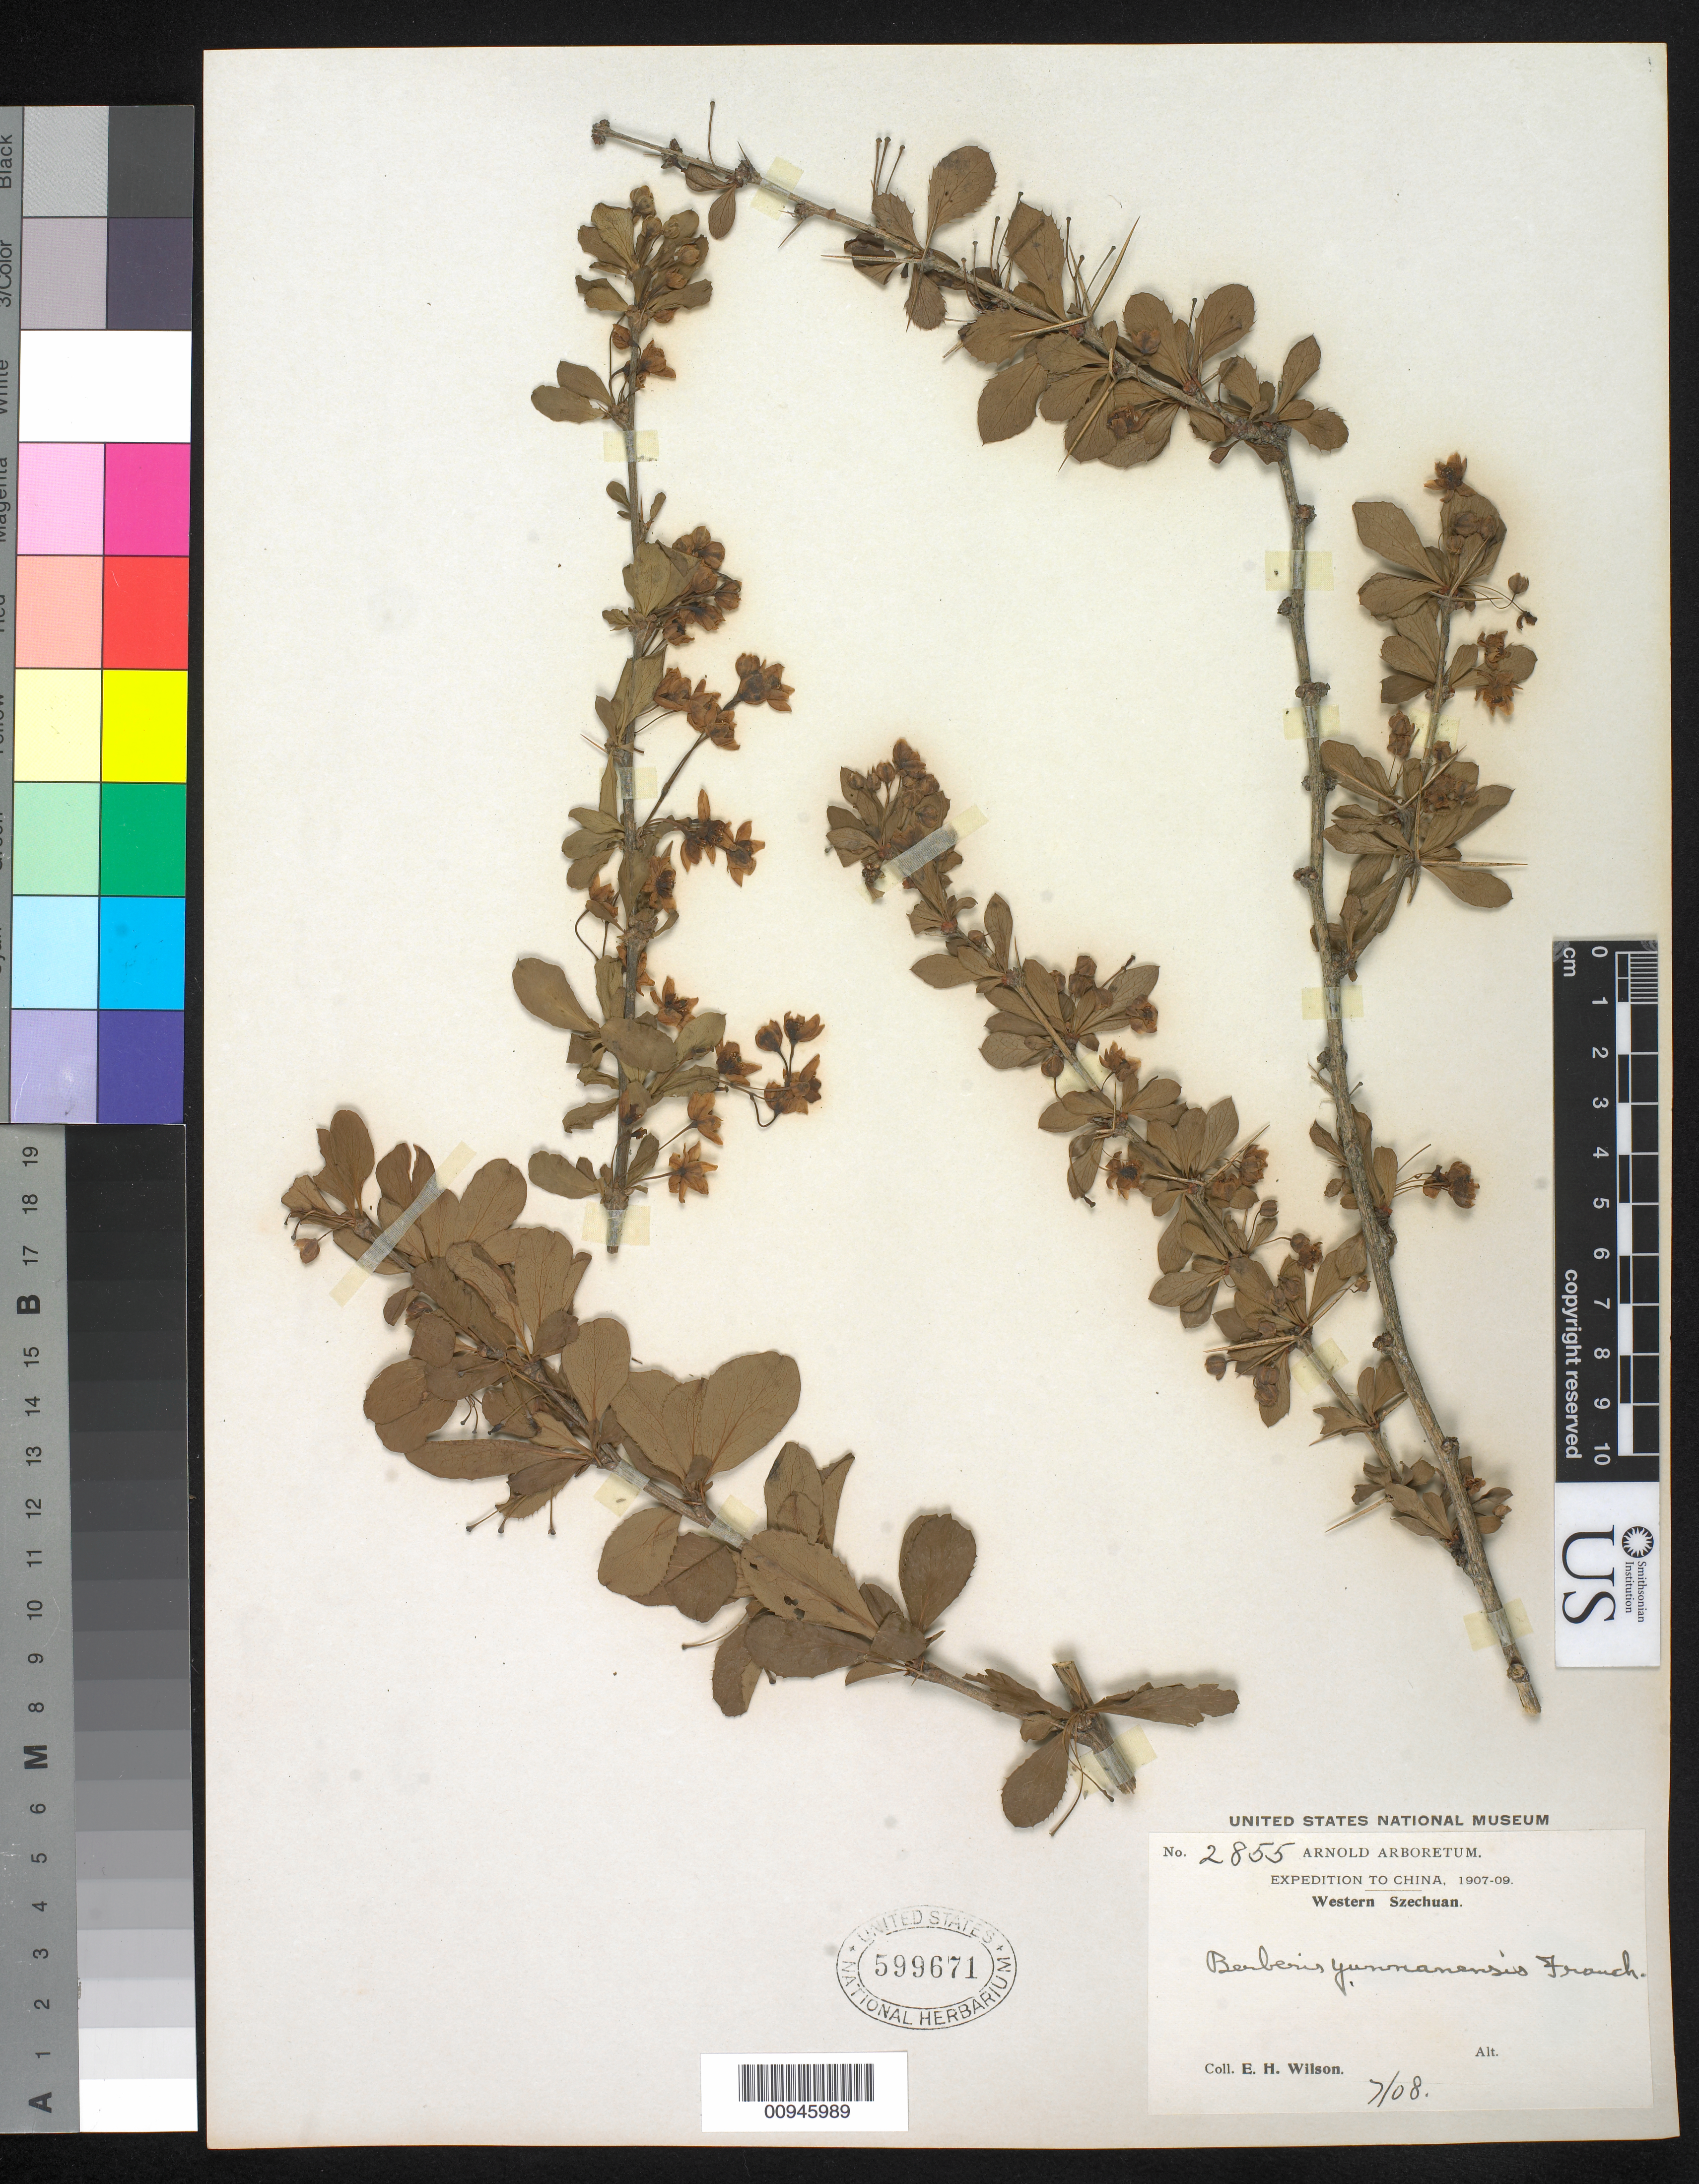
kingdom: Plantae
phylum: Tracheophyta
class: Magnoliopsida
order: Ranunculales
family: Berberidaceae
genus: Berberis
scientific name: Berberis yunnanensis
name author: Franch.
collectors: E. H. Wilson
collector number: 2855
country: China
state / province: Sichuan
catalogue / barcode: US 599671